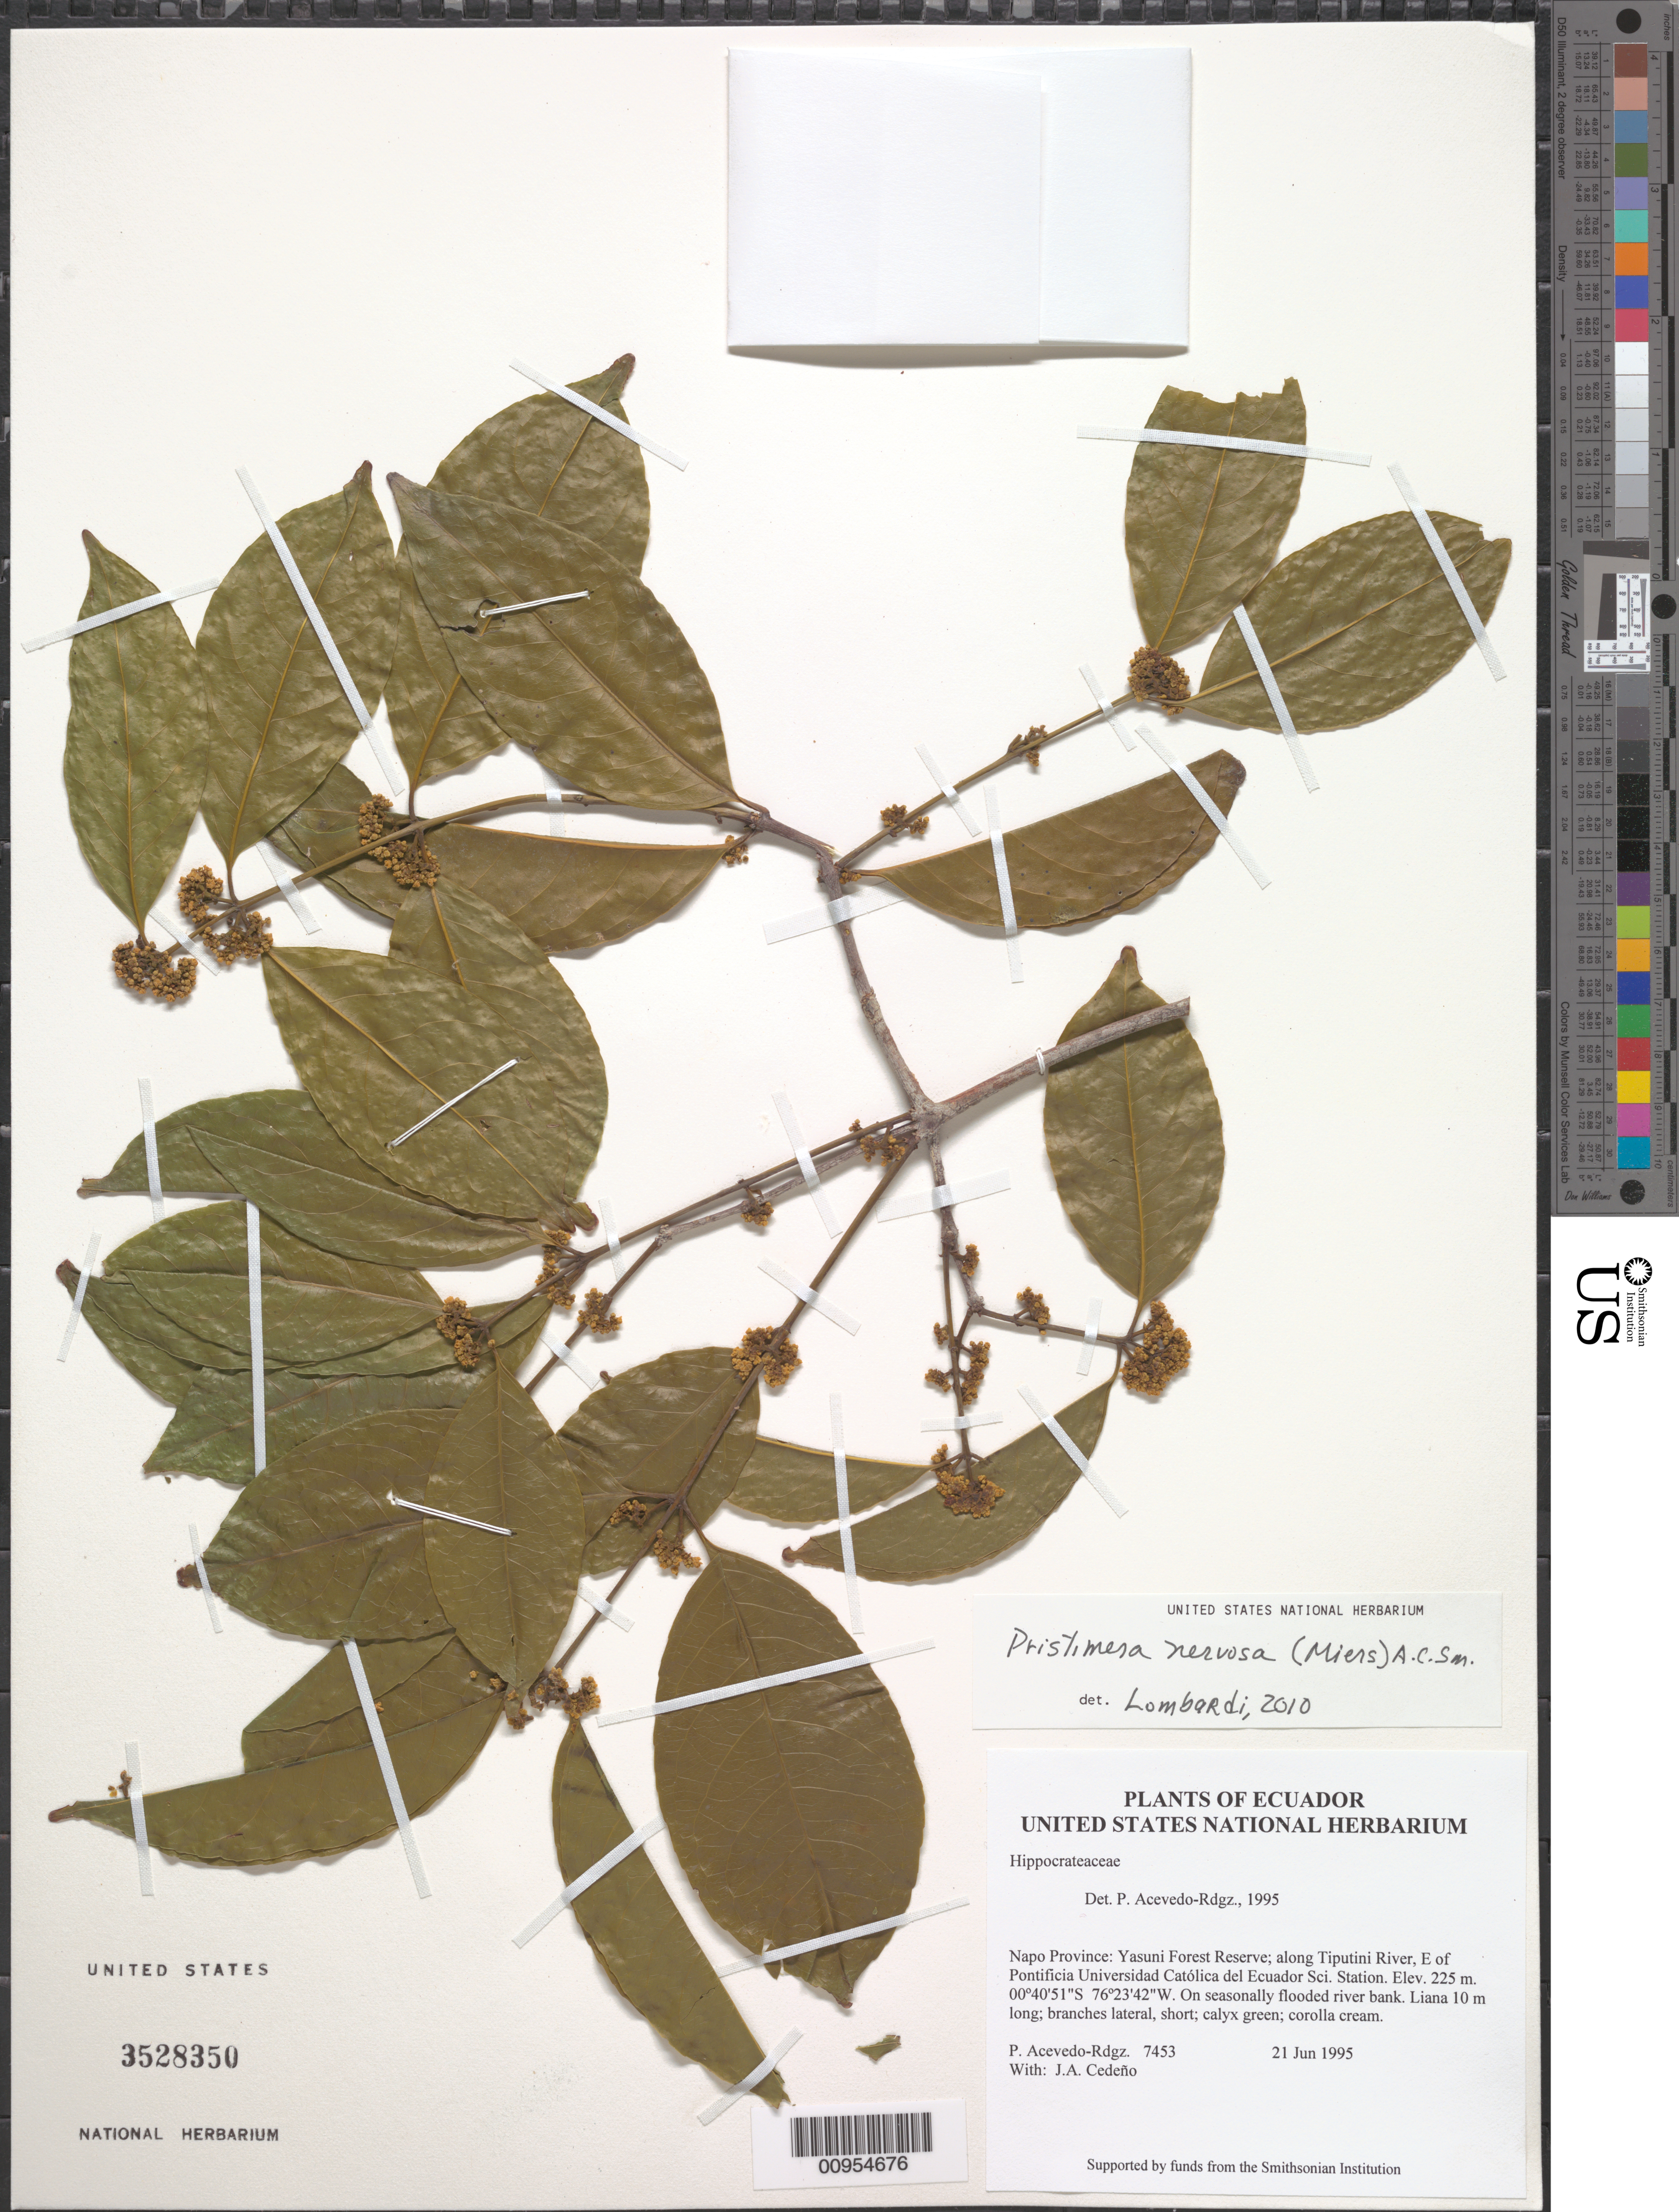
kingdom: Plantae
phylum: Tracheophyta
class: Magnoliopsida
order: Celastrales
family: Celastraceae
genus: Pristimera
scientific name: Pristimera nervosa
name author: (Miers) A.C. Sm.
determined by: Lombardi, Julio A.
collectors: P. Acevedo-Rodr. & J. A. Cedeño M.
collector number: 7453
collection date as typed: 21 Jun 1995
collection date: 1995-06-21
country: Ecuador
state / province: Napo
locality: Napo Province: Yasuni Forest Reserve; along Tiputini River, E of Pontificia Universidad Católica del Ecuador Sci. Station.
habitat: On seasonally flooded river bank.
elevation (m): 225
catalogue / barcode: US 3528350